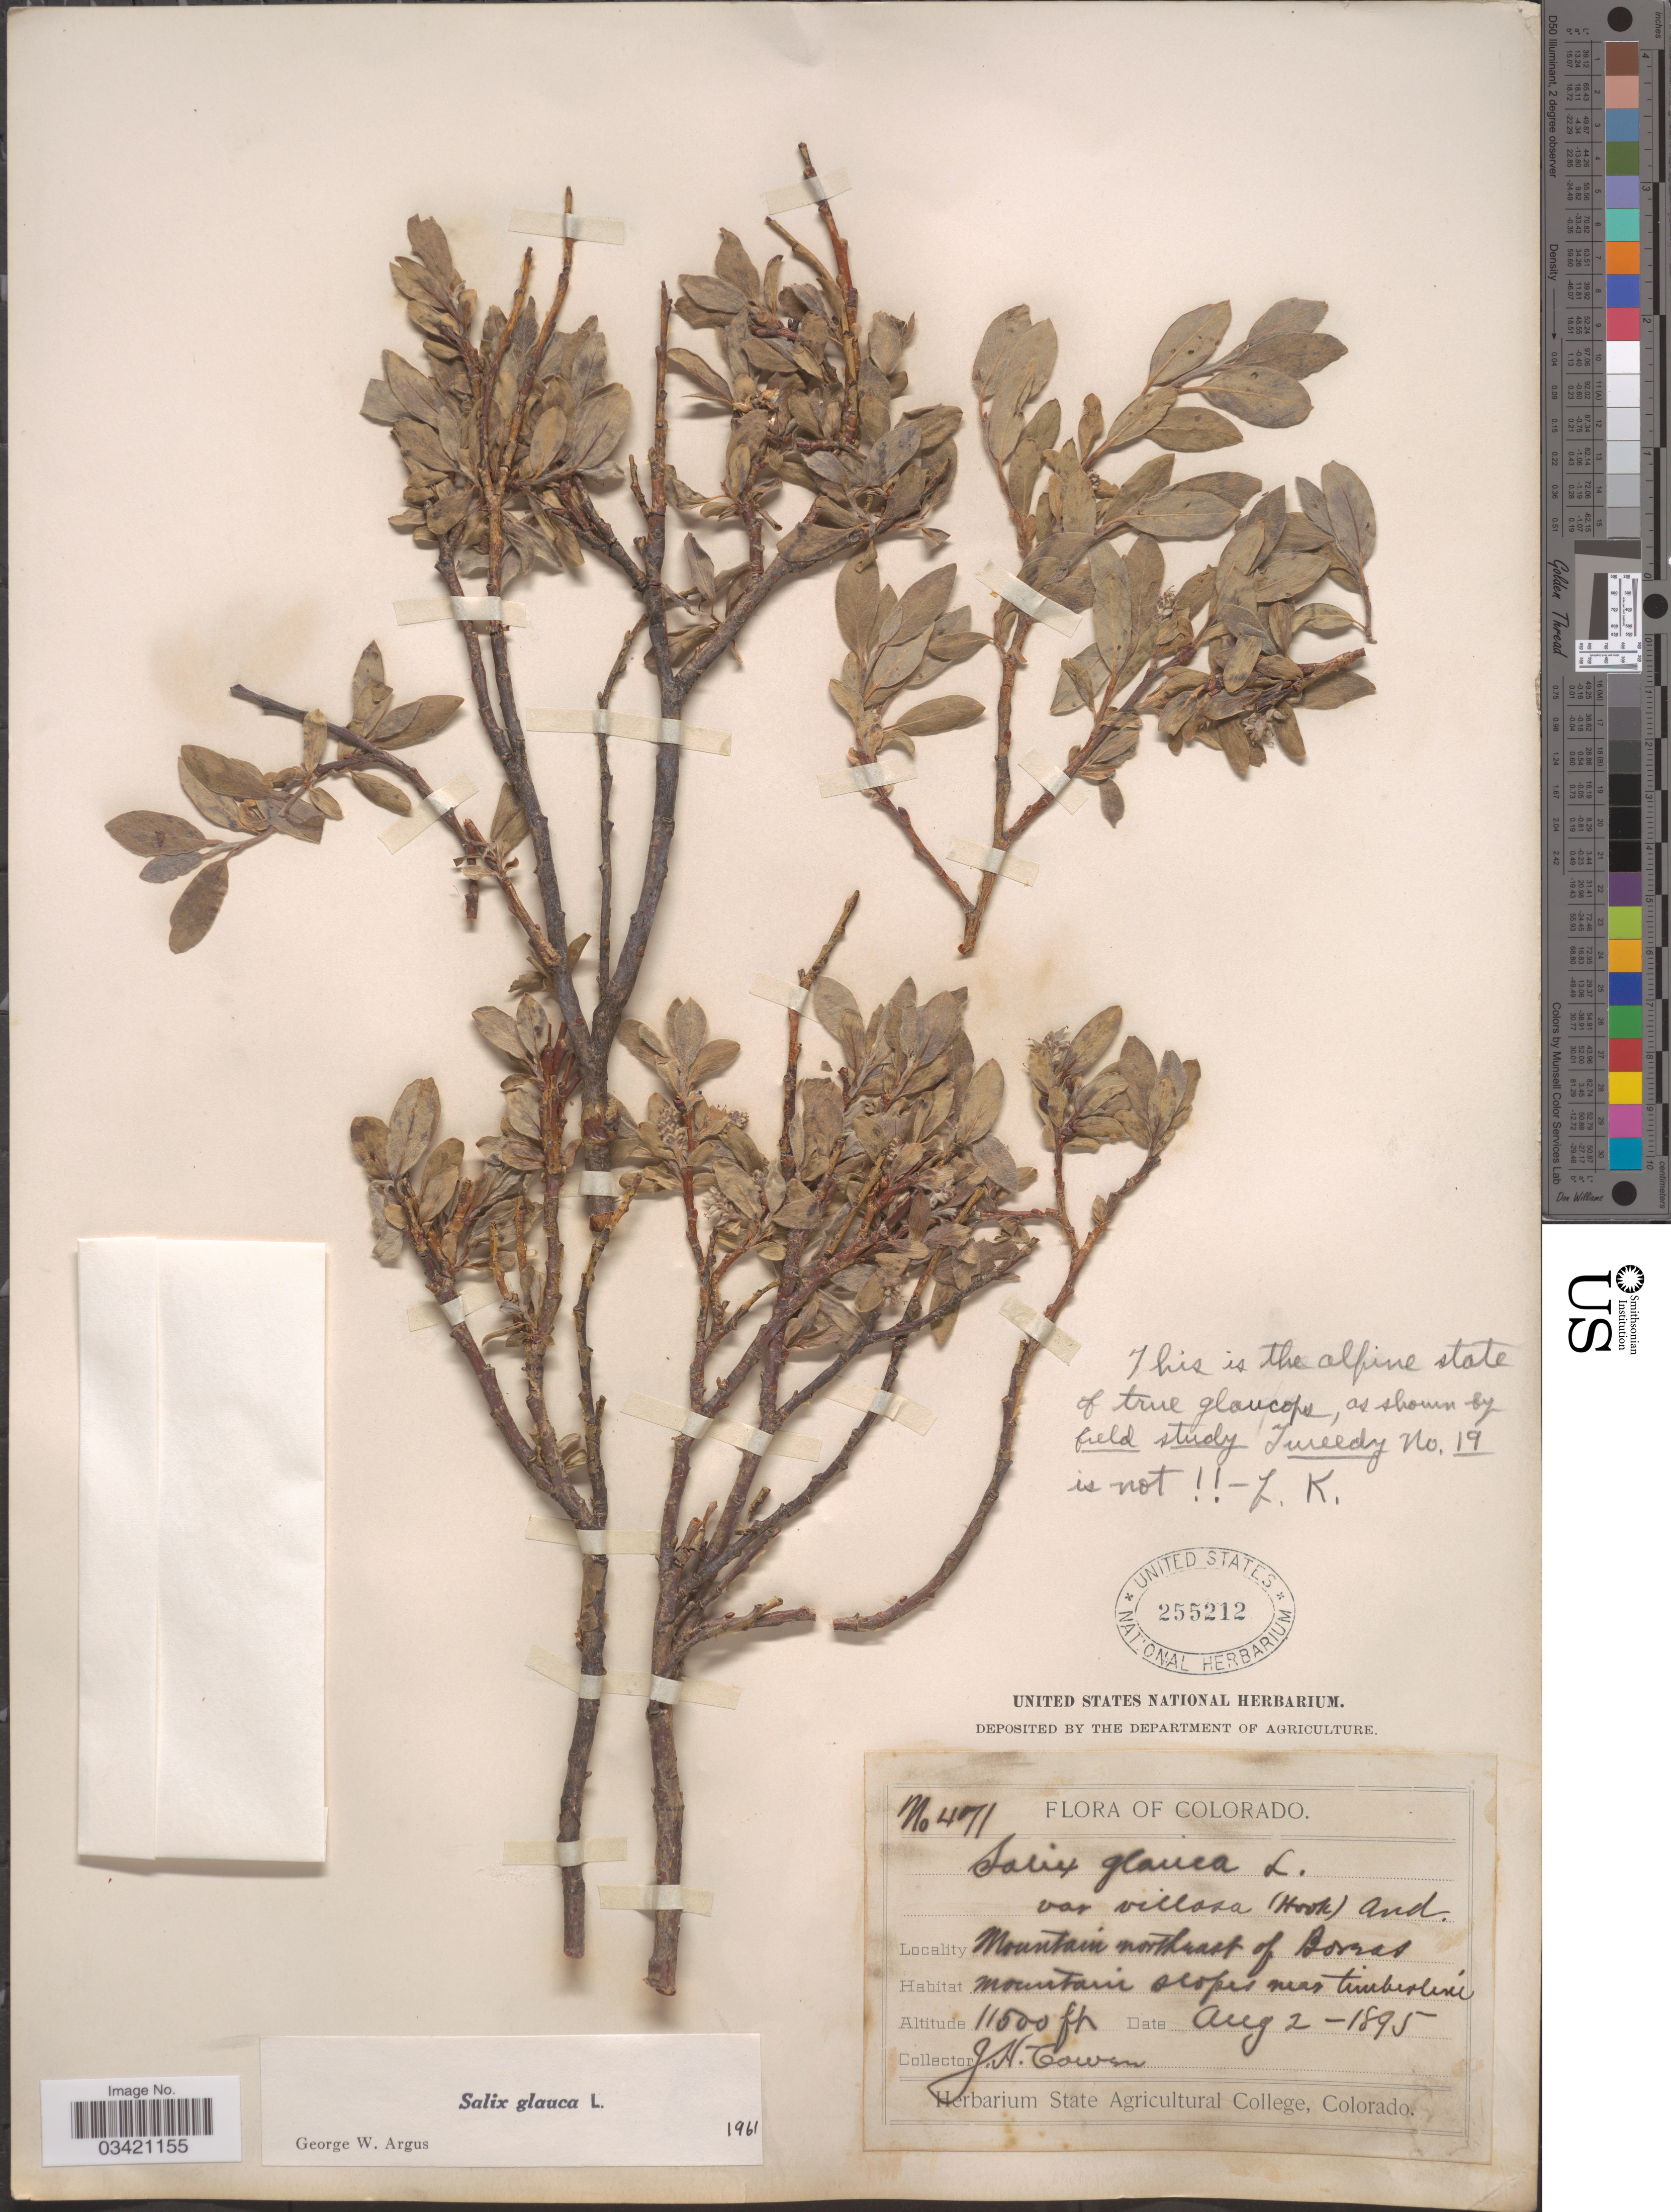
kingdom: Plantae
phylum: Tracheophyta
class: Magnoliopsida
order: Malpighiales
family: Salicaceae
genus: Salix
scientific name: Salix glauca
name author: L.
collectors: J. H. Cowen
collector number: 471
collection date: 1895-08-02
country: United States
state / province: Colorado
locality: Mountain northeast of Bosnas, mountain slopes near timberline.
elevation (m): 3505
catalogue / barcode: US 255212